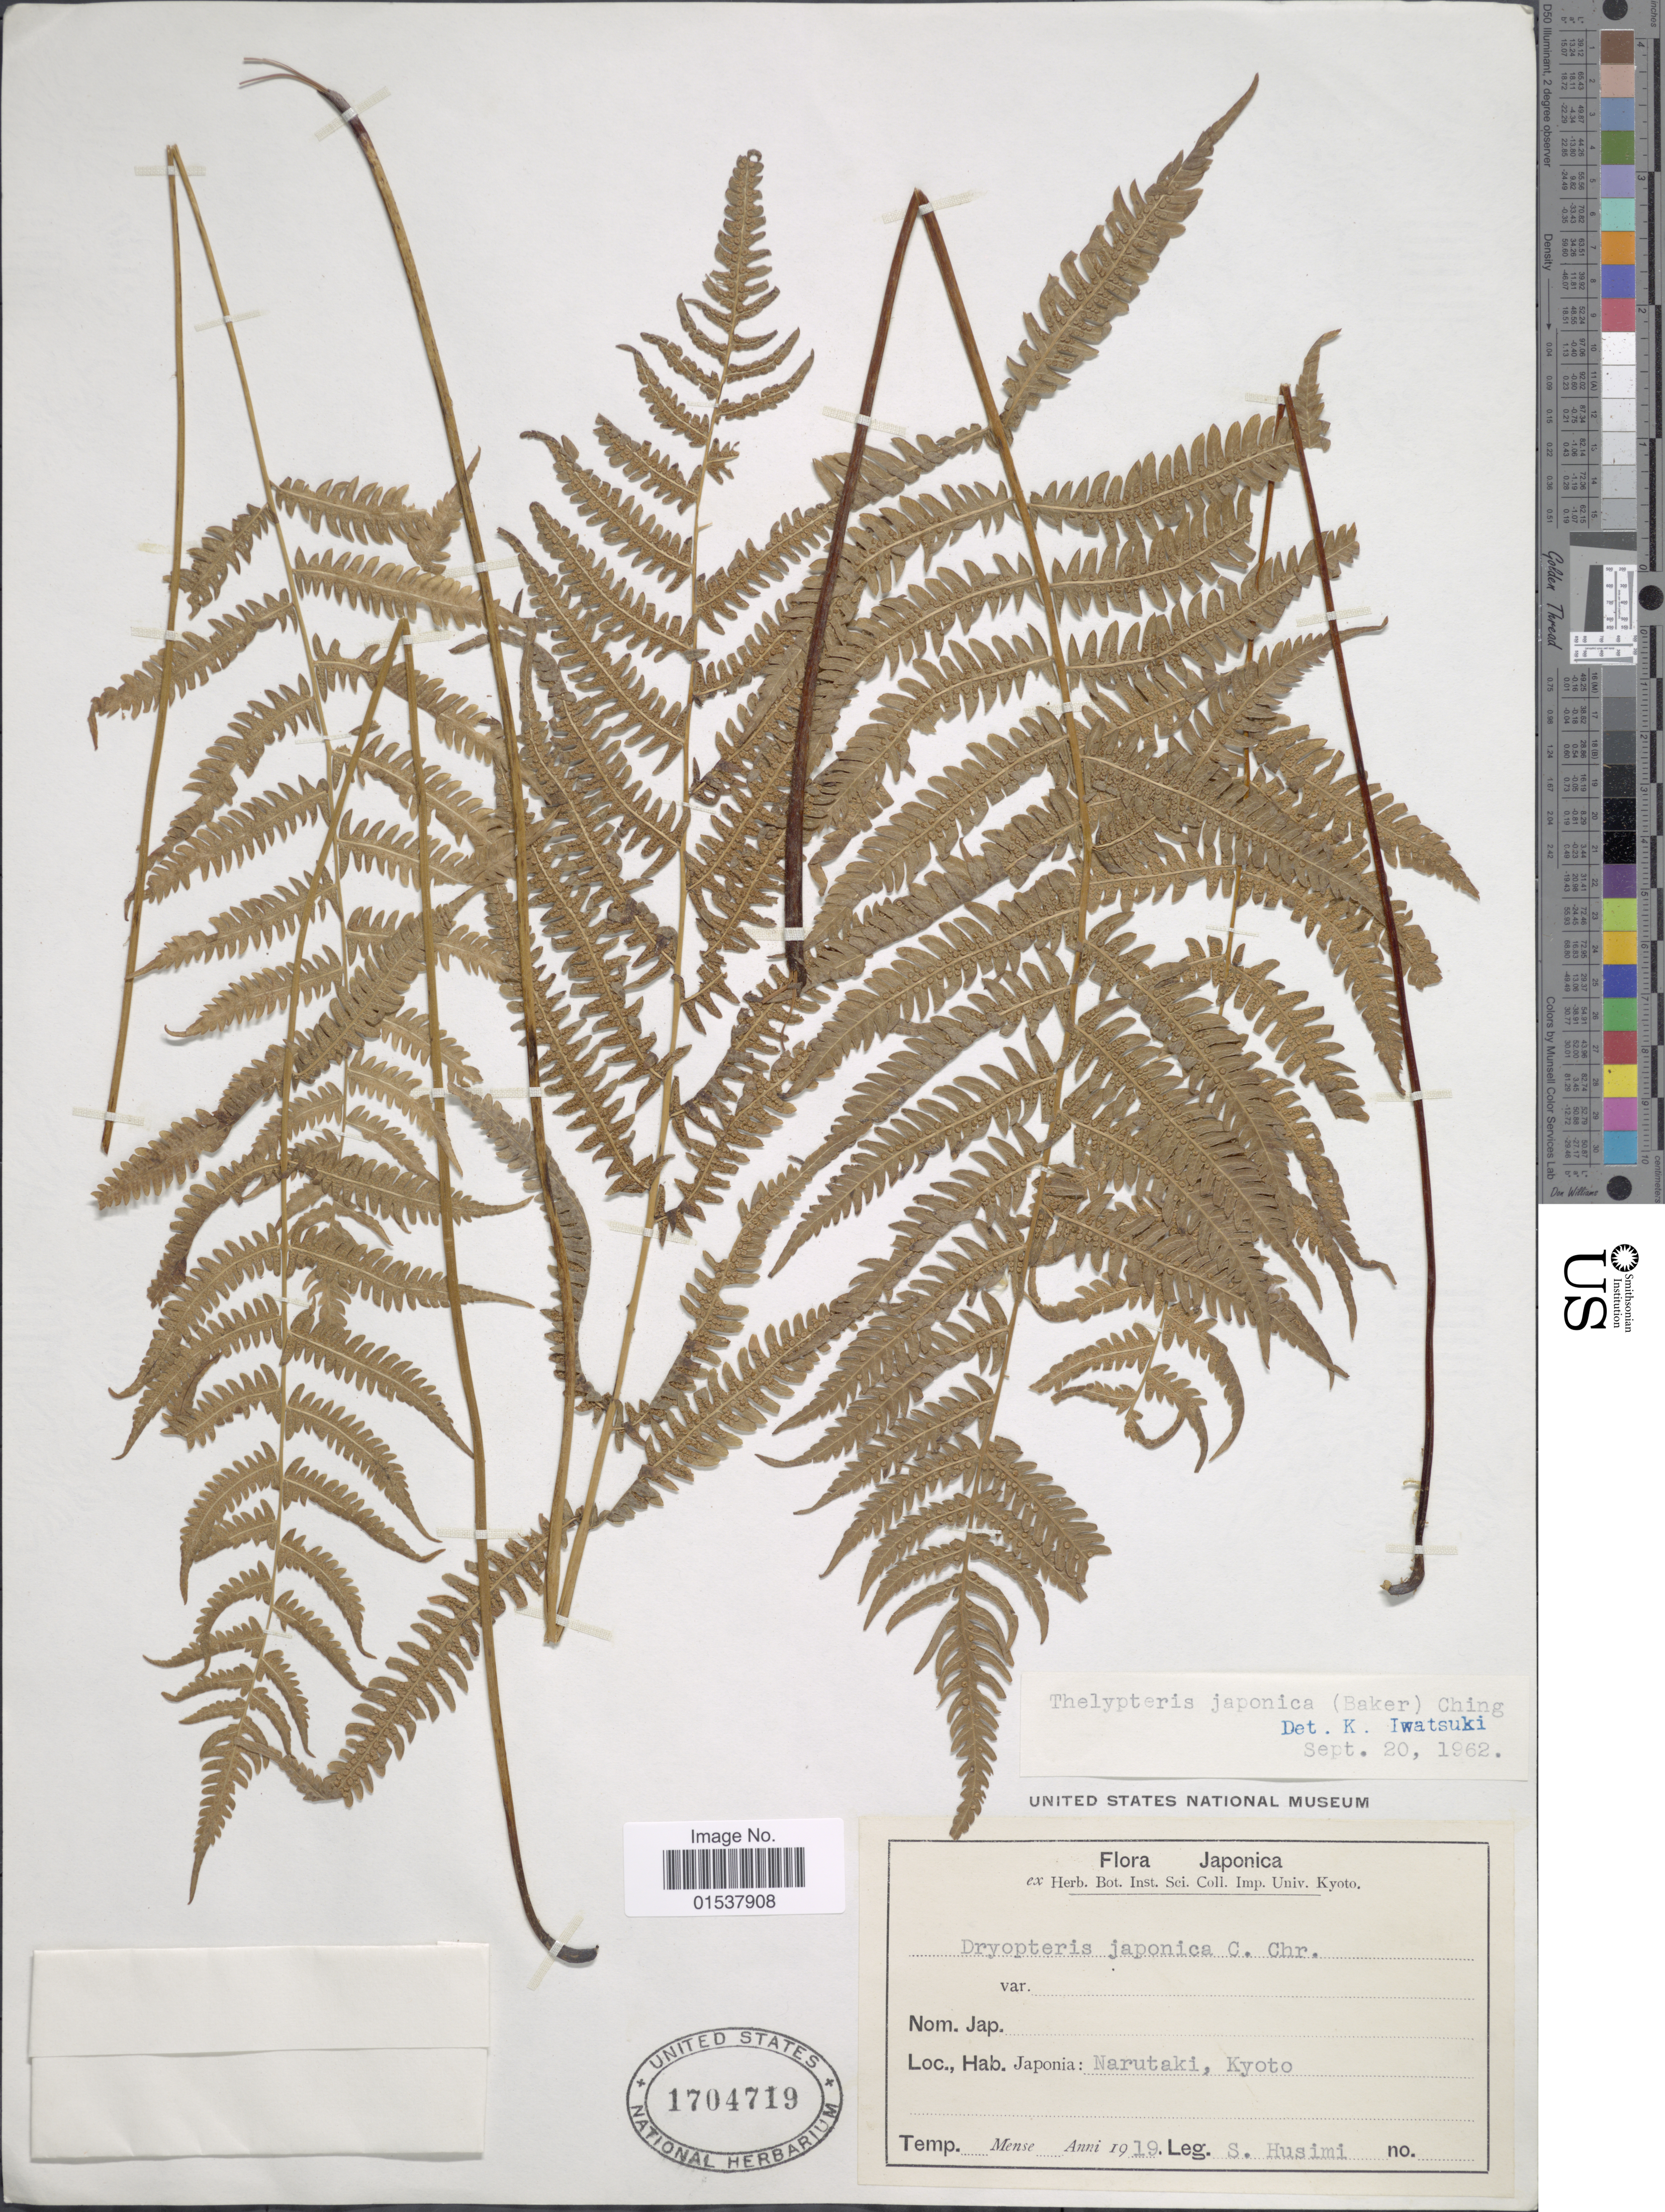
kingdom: Plantae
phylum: Tracheophyta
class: Polypodiopsida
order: Polypodiales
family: Thelypteridaceae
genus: Parathelypteris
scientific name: Parathelypteris japonica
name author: (Baker) Ching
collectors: S. Husimi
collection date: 1919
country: Japan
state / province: Kyoto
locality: Japonica, Japonia: Narutaki, Kyoto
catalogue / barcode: US 1704719